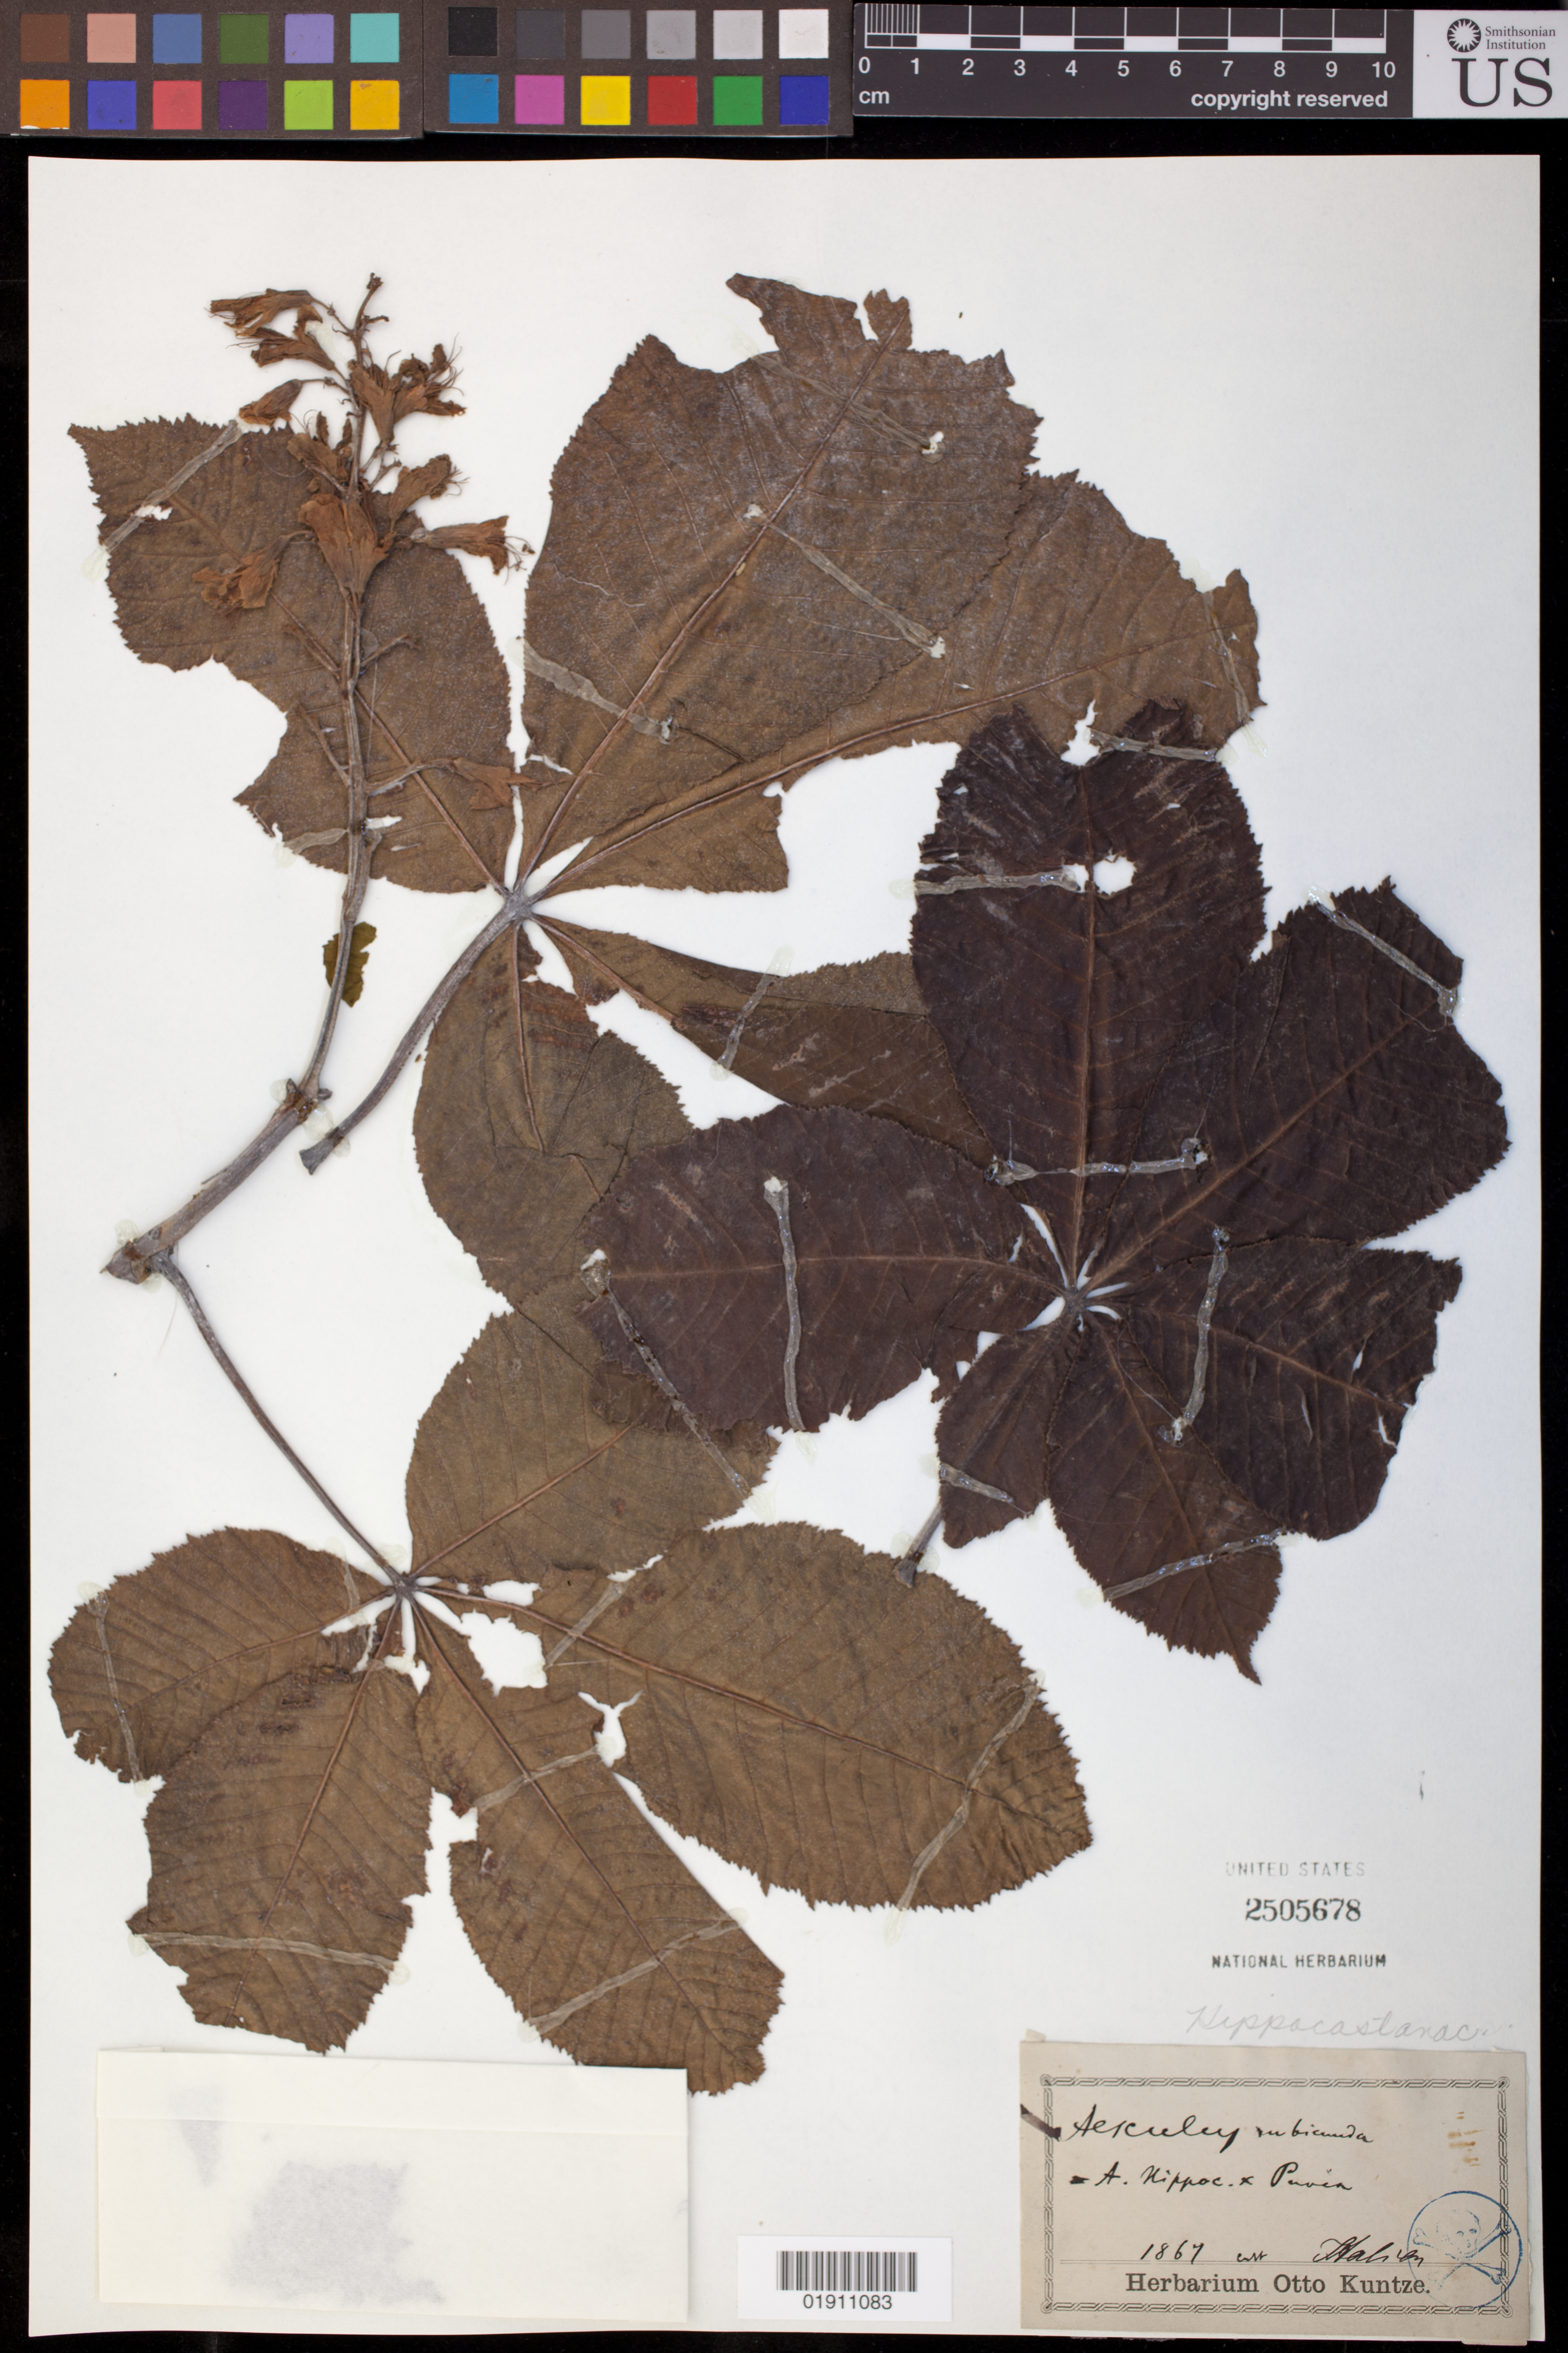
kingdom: Plantae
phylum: Tracheophyta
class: Magnoliopsida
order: Sapindales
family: Sapindaceae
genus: Aesculus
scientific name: Aesculus x rubicunda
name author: Loisel.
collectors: ex herb. Otto Kuntze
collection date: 1867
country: Italy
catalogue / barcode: US 2505678